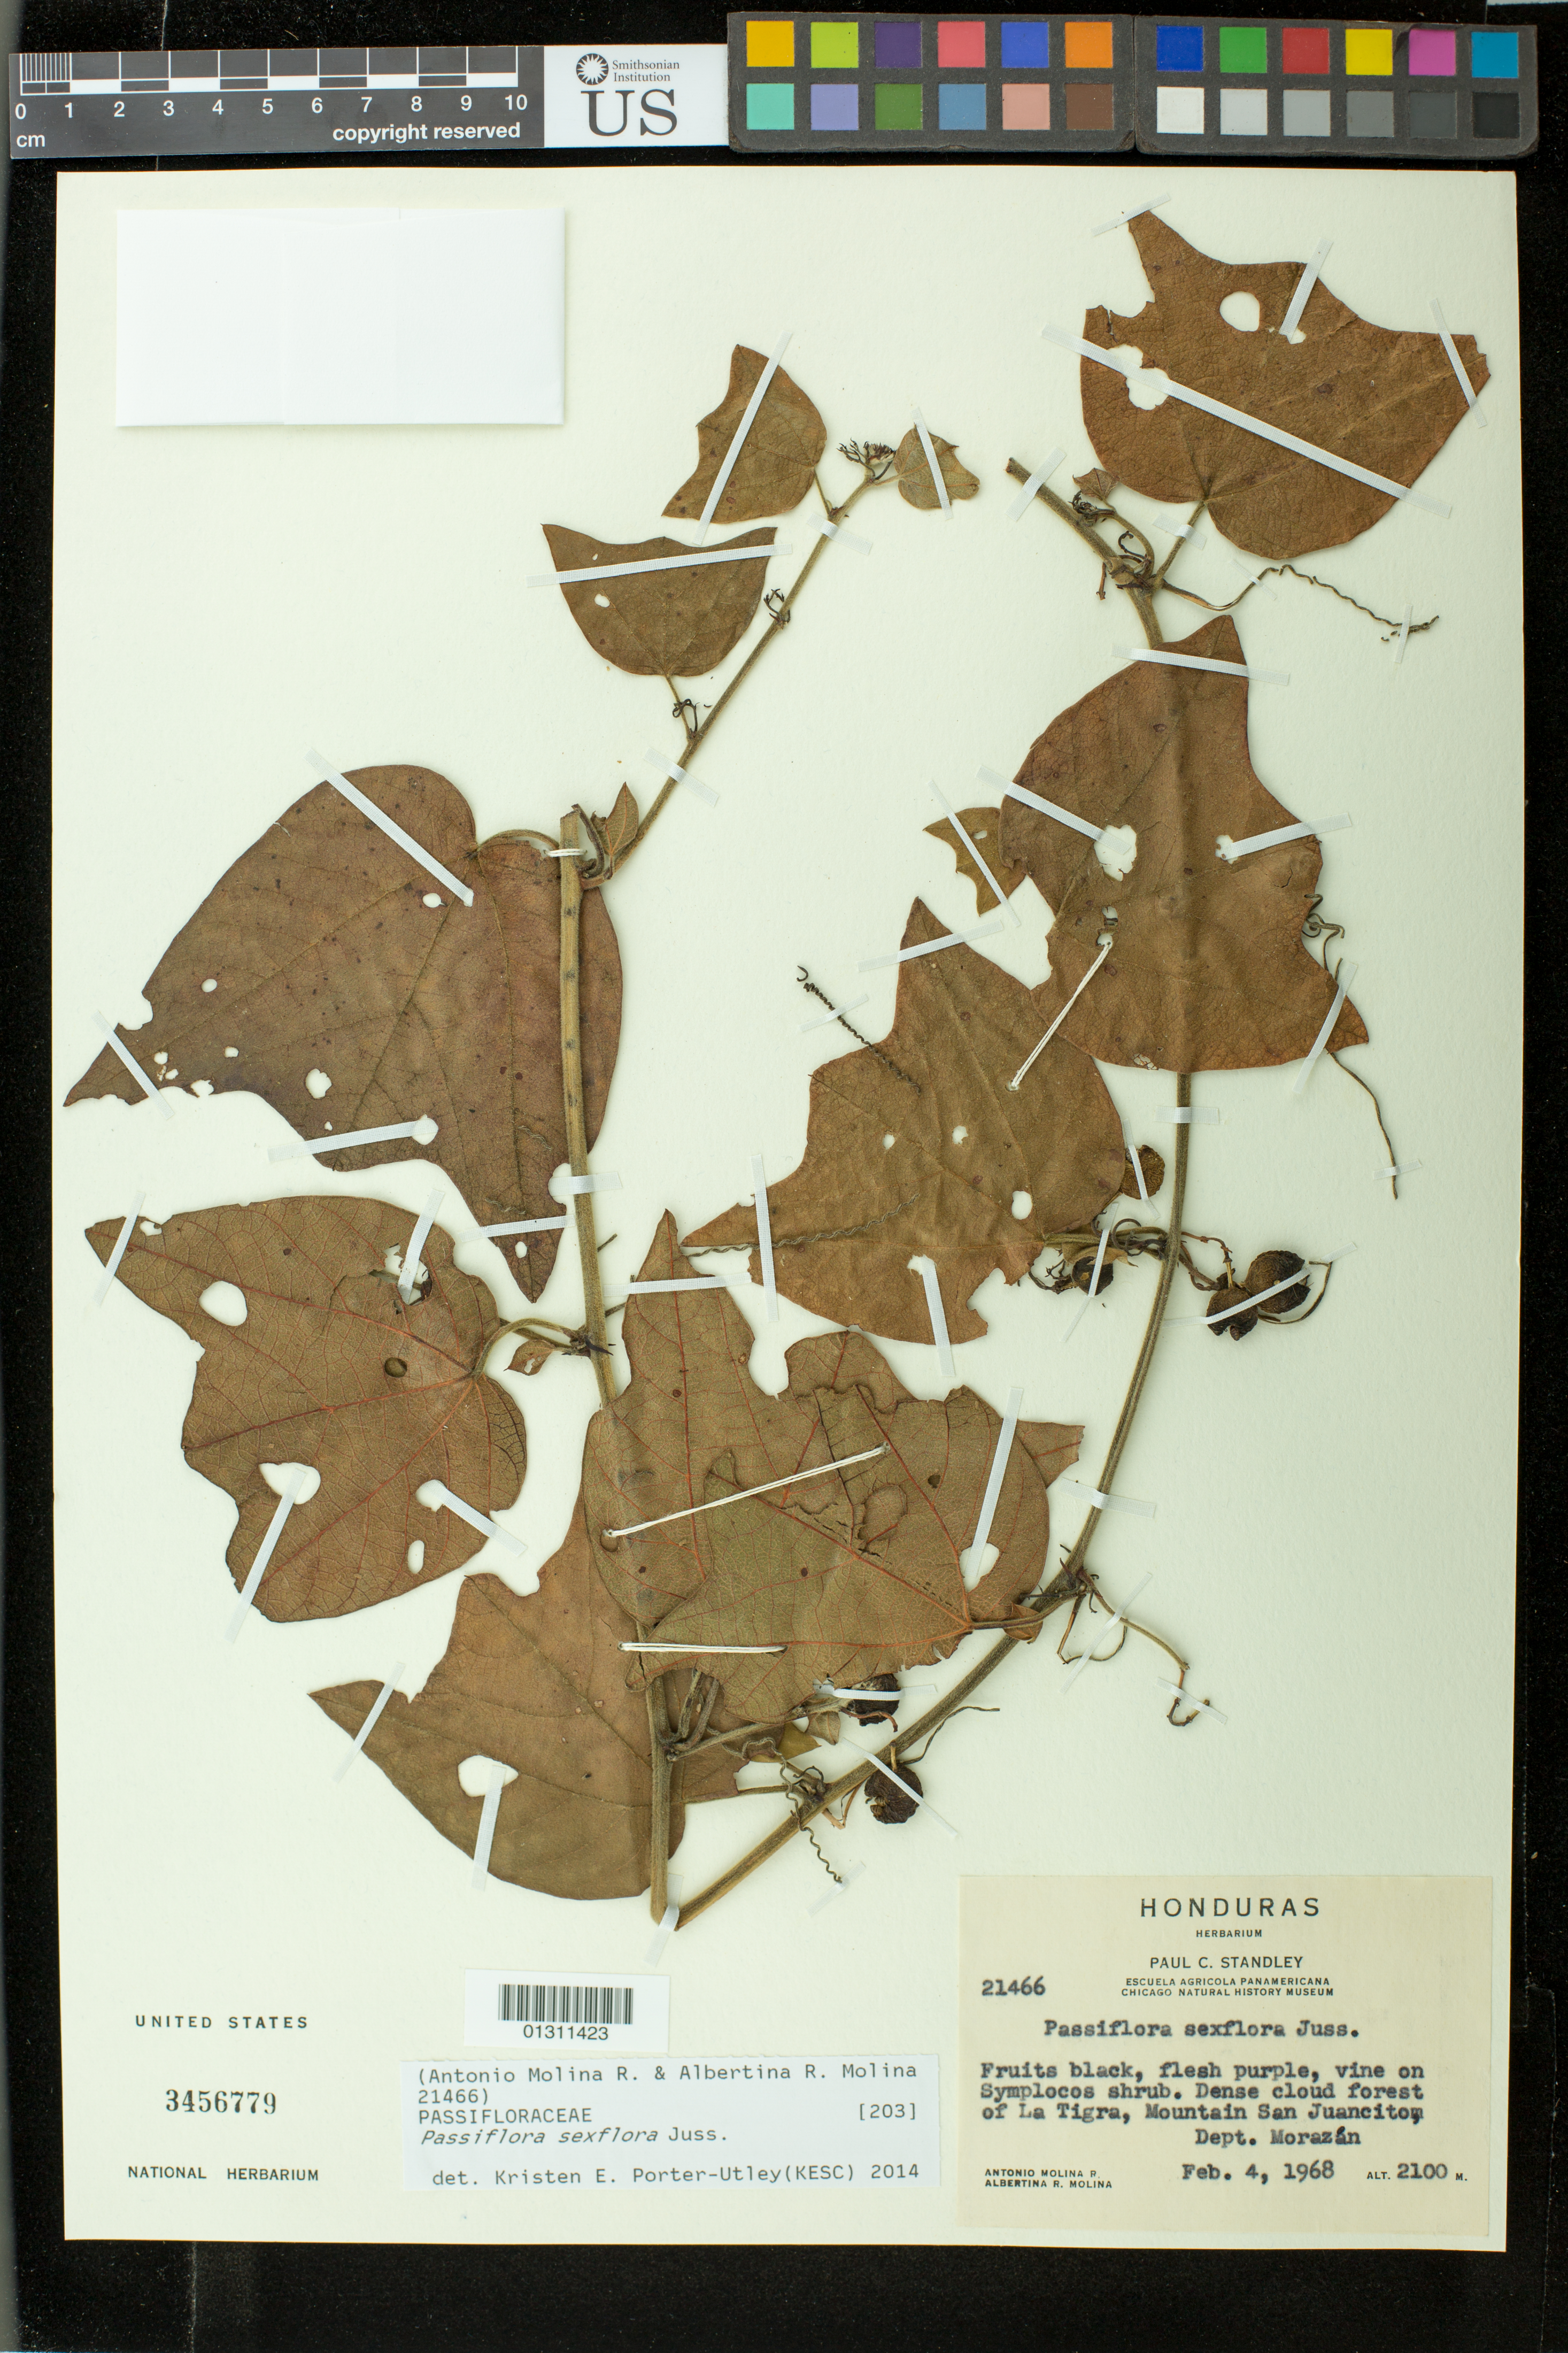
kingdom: Plantae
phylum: Tracheophyta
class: Magnoliopsida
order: Malpighiales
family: Passifloraceae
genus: Passiflora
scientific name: Passiflora sexflora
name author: Juss.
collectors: A. Molina R., P. C. Standley & A. R. Molina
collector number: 21466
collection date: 1968-02-04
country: Honduras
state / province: Fco. Morazán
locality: Open forest of La Tigra, Mountain San Juancito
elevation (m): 2100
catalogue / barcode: US 3456779